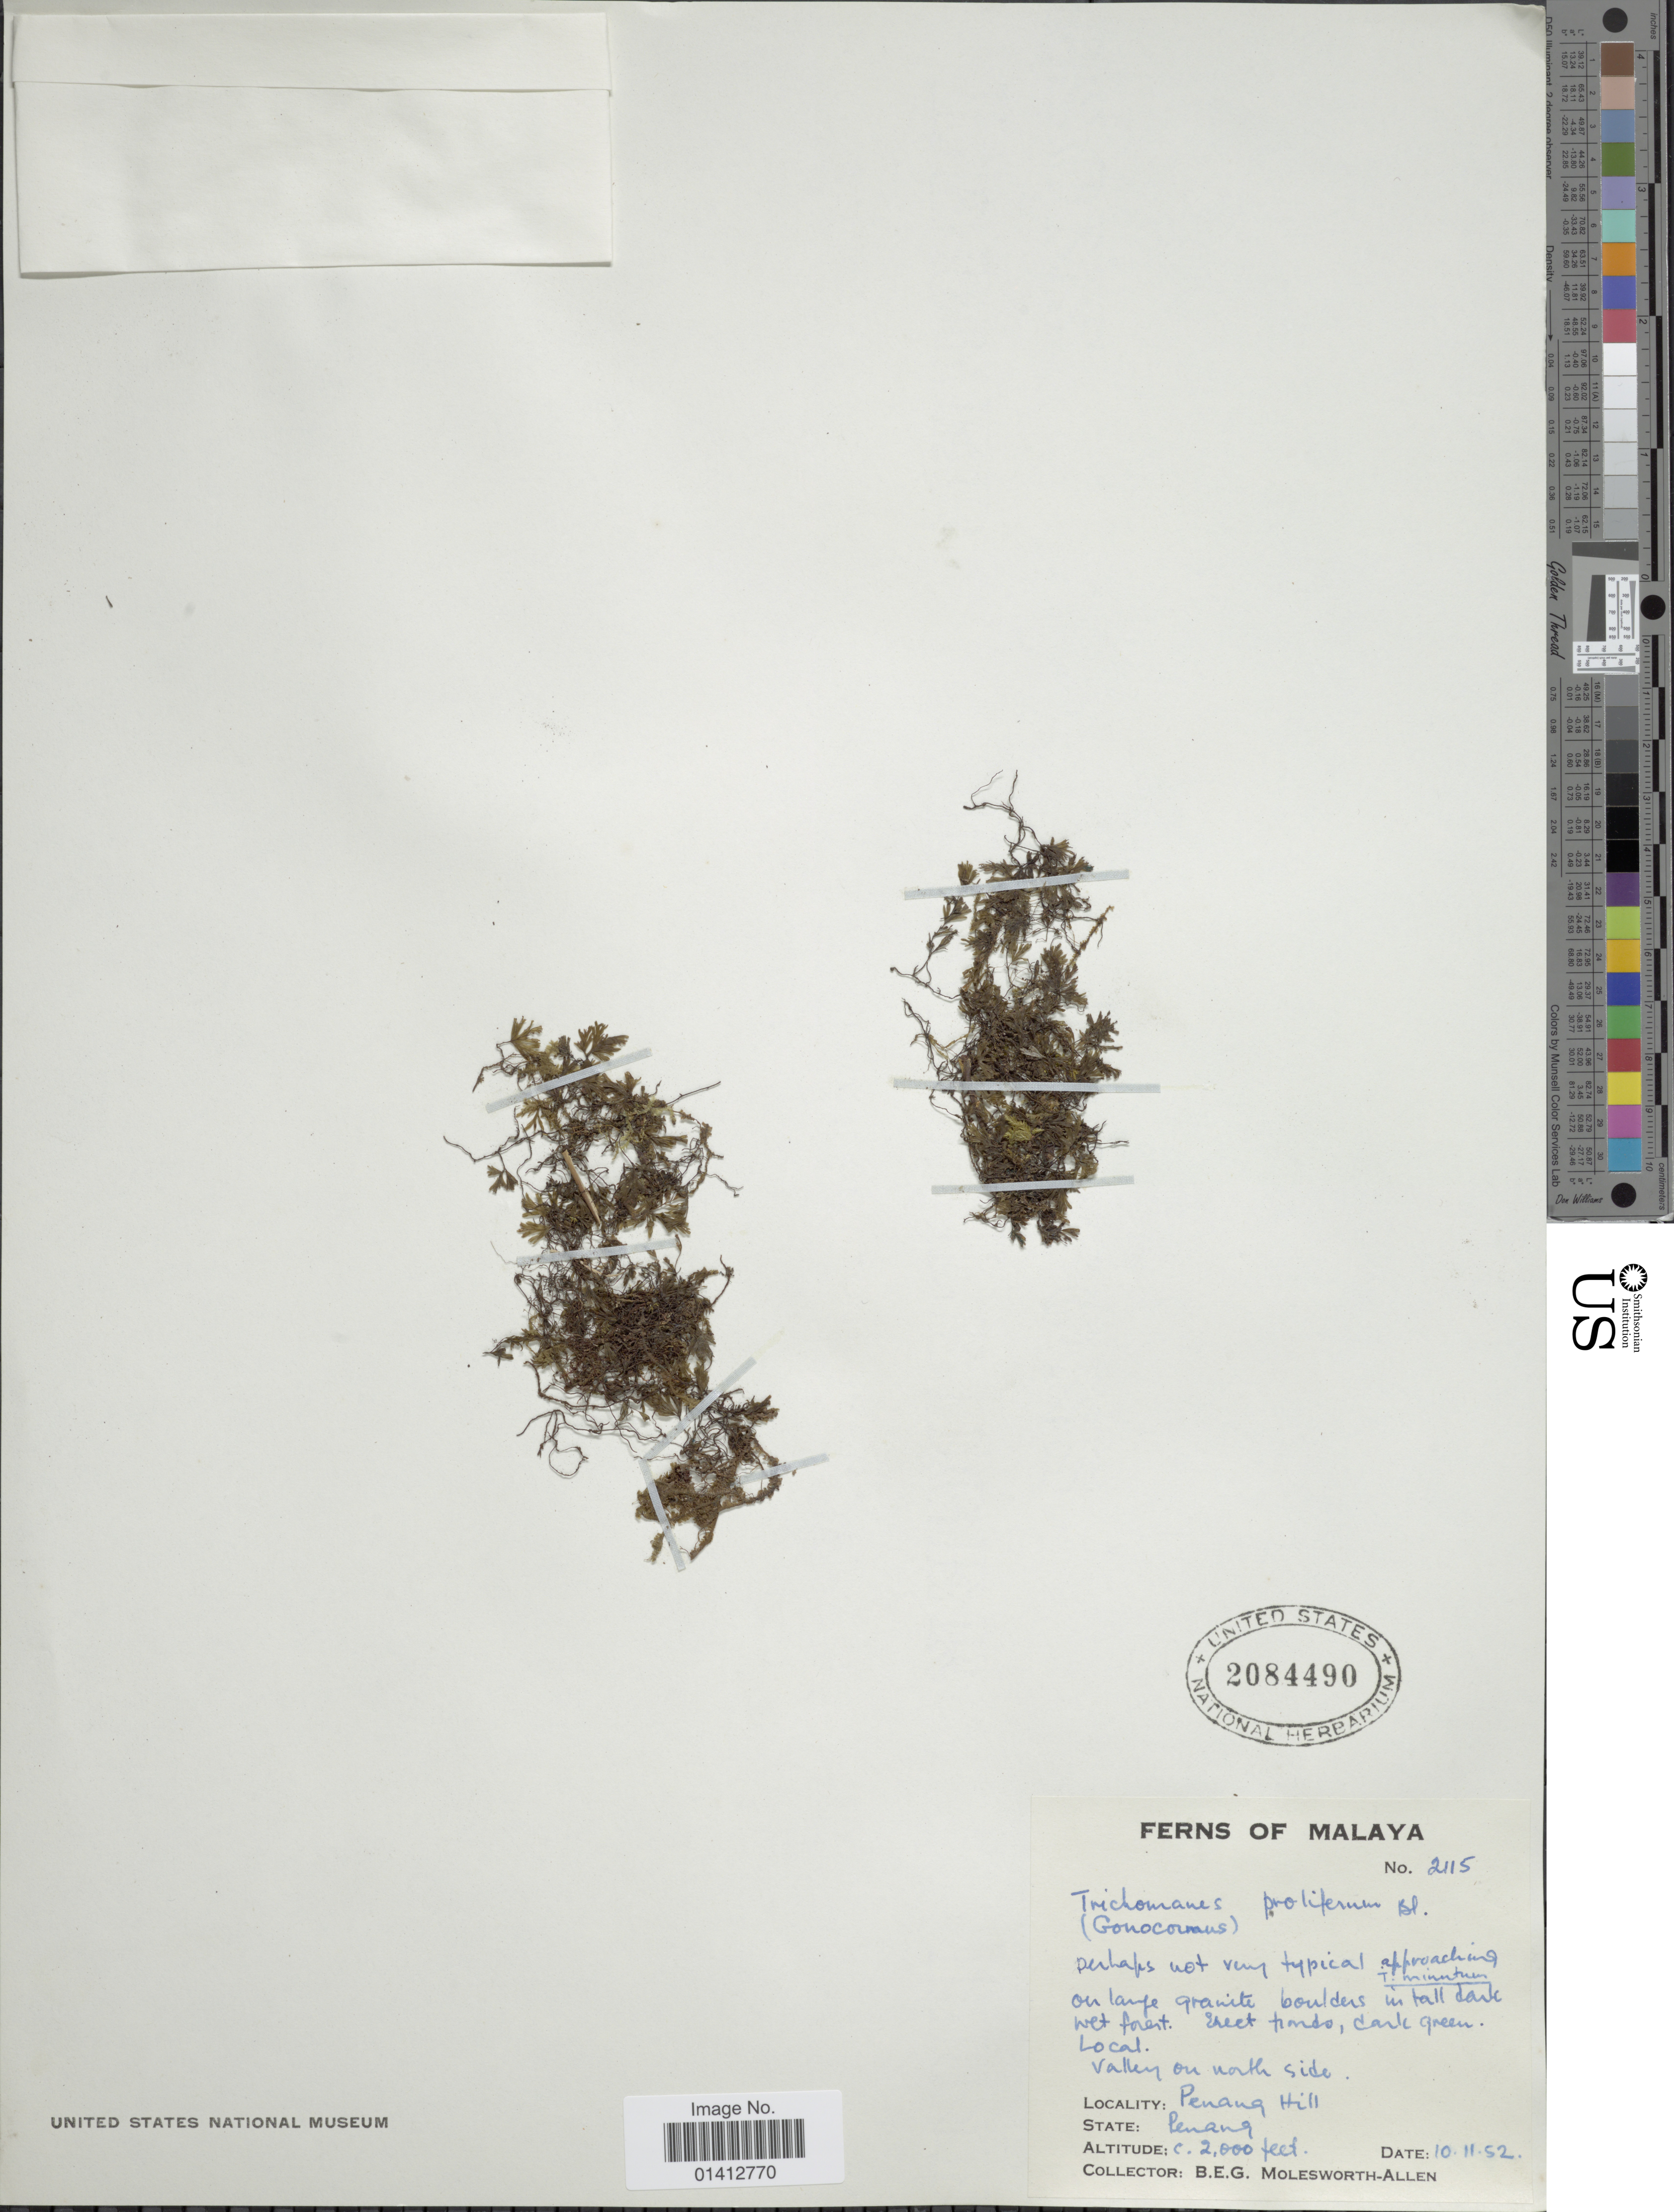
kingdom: Plantae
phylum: Tracheophyta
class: Polypodiopsida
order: Hymenophyllales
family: Hymenophyllaceae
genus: Crepidomanes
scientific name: Crepidomanes proliferum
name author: (Blume) Bostock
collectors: B. E. G. Molesworth-Allen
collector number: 2115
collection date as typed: Transcribed d/m/y: 10/11/52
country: Malaysia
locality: Valley on north side, Penang Hill, State Penang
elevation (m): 610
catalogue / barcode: US 2084490